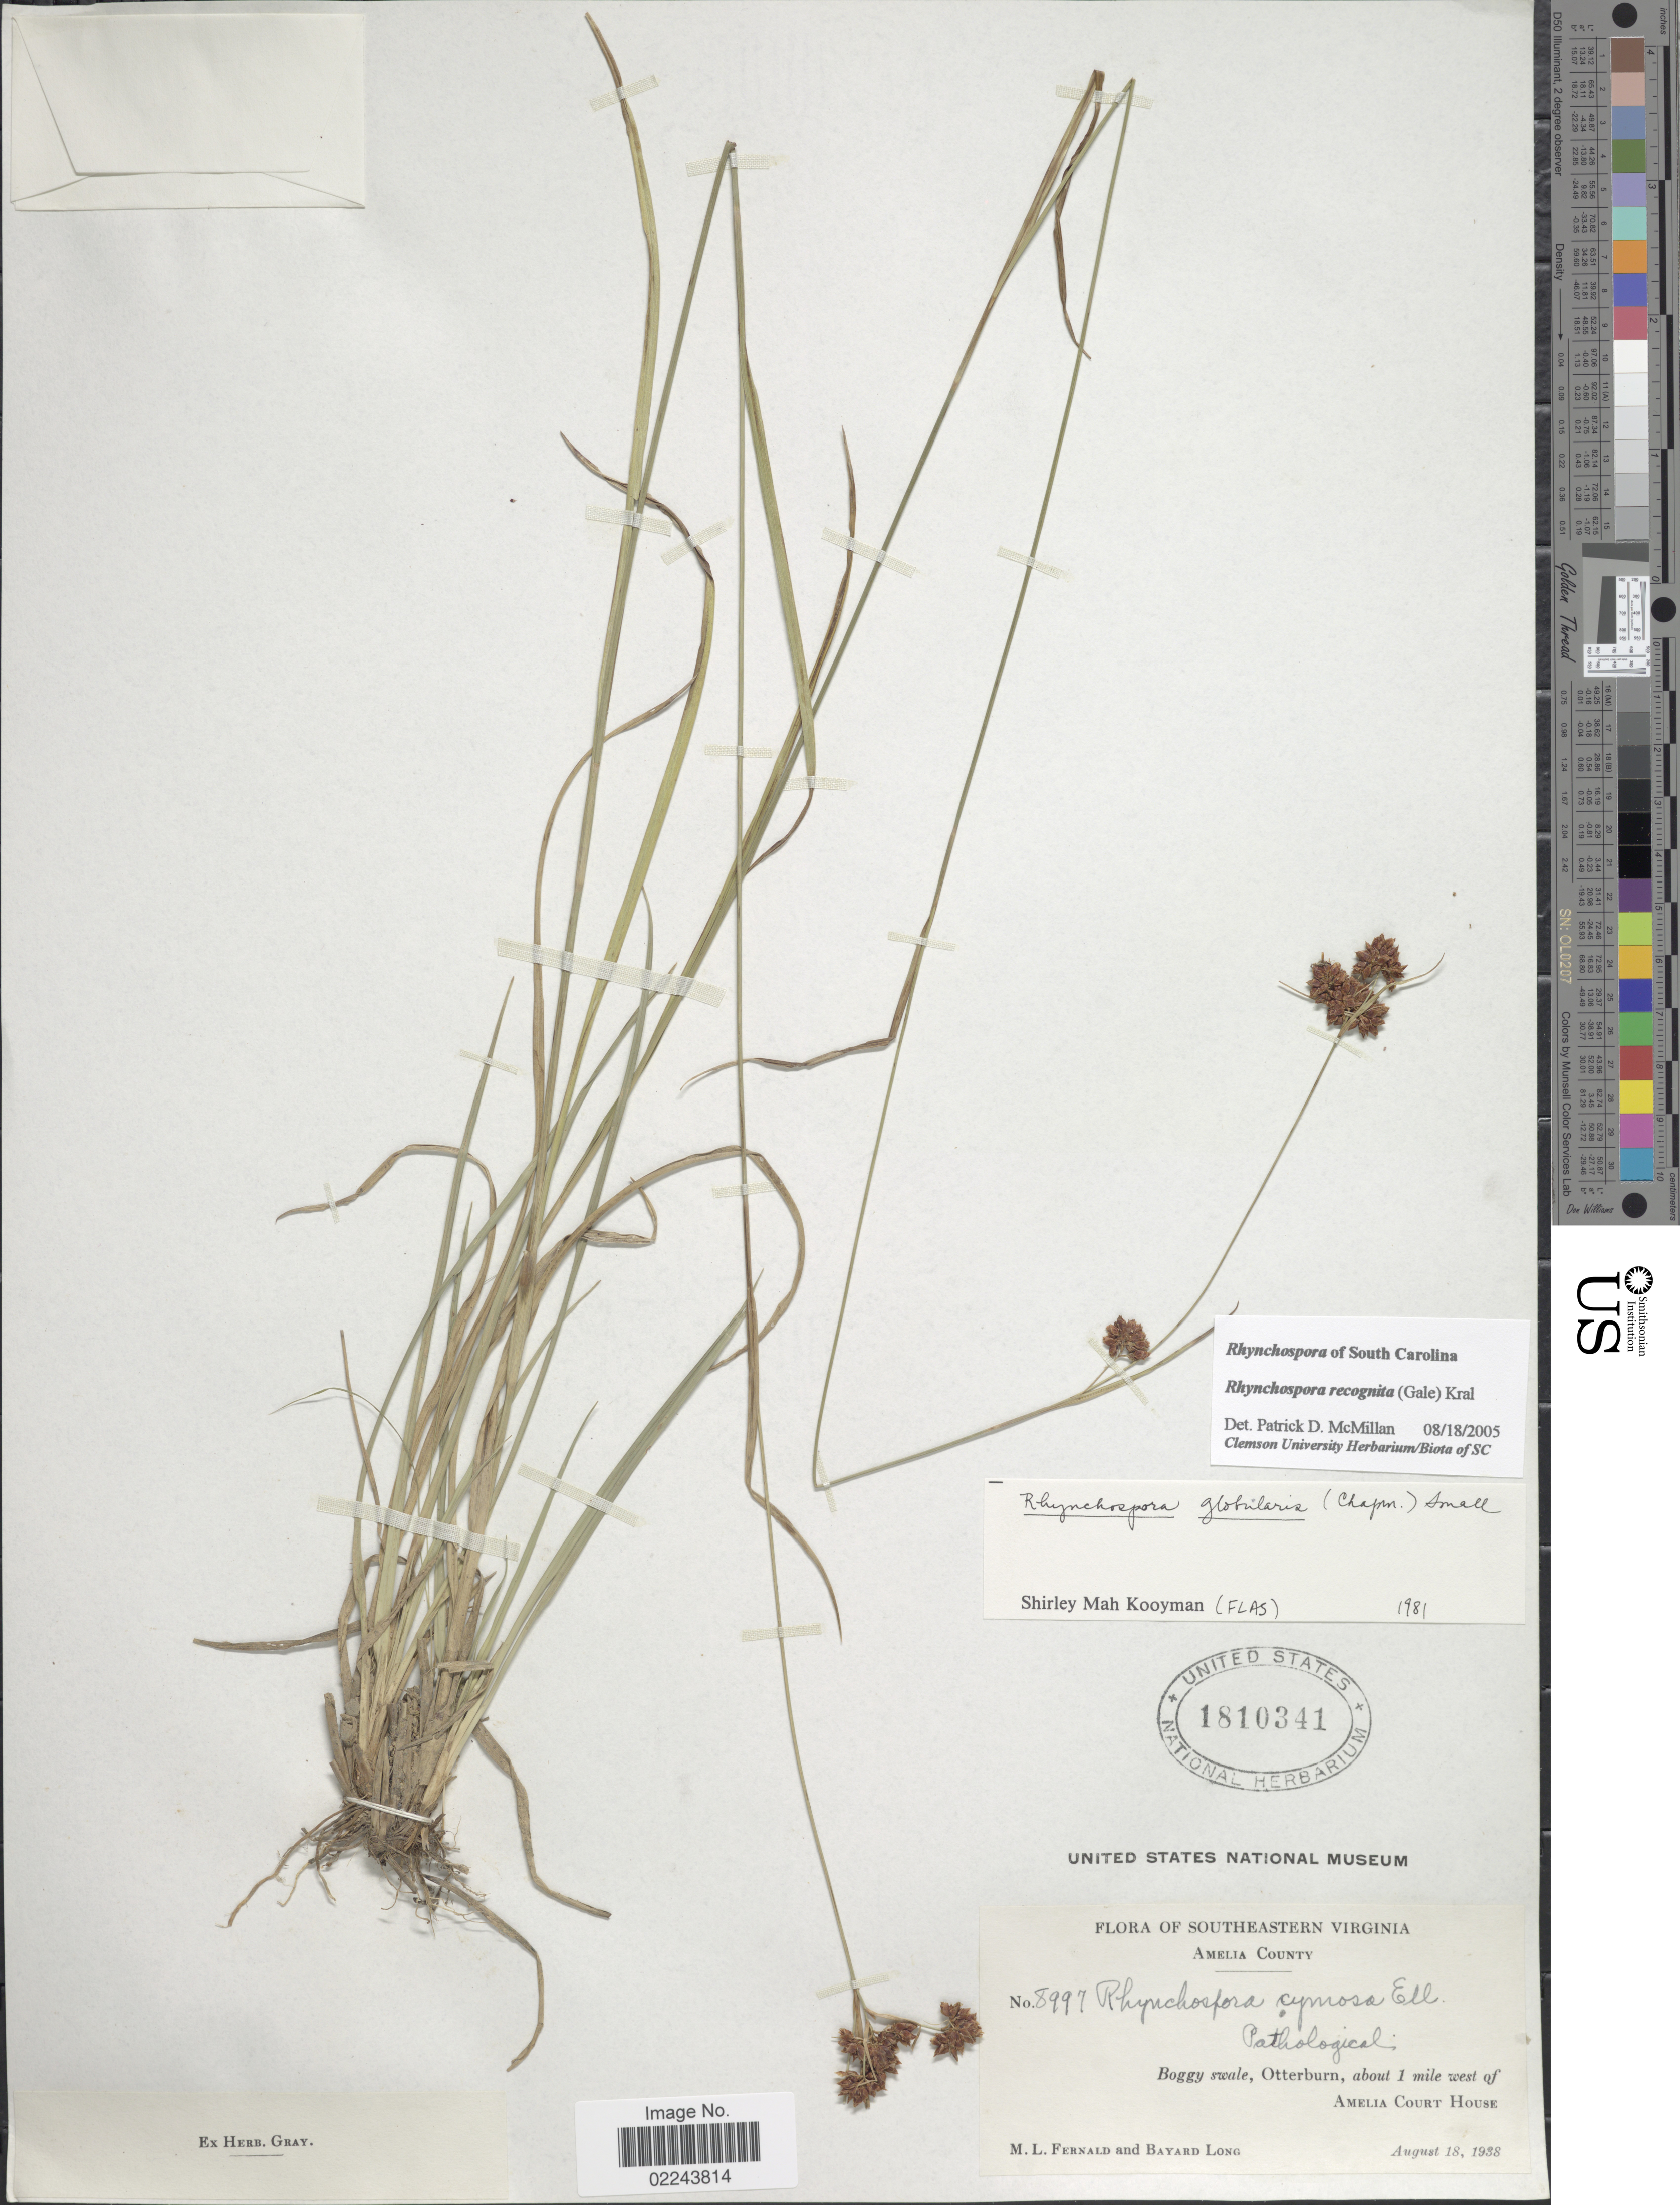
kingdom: Plantae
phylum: Tracheophyta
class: Liliopsida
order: Poales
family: Cyperaceae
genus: Rhynchospora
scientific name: Rhynchospora recognita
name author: (Gale) Kral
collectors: M. L. Fernald & B. Long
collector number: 8997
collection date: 1938-08-18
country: United States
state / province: Virginia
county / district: Amelia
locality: Southeastern Virginia, Amelia County, Otterburn, about 1 mile west of Amelia Court House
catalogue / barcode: US 1810341